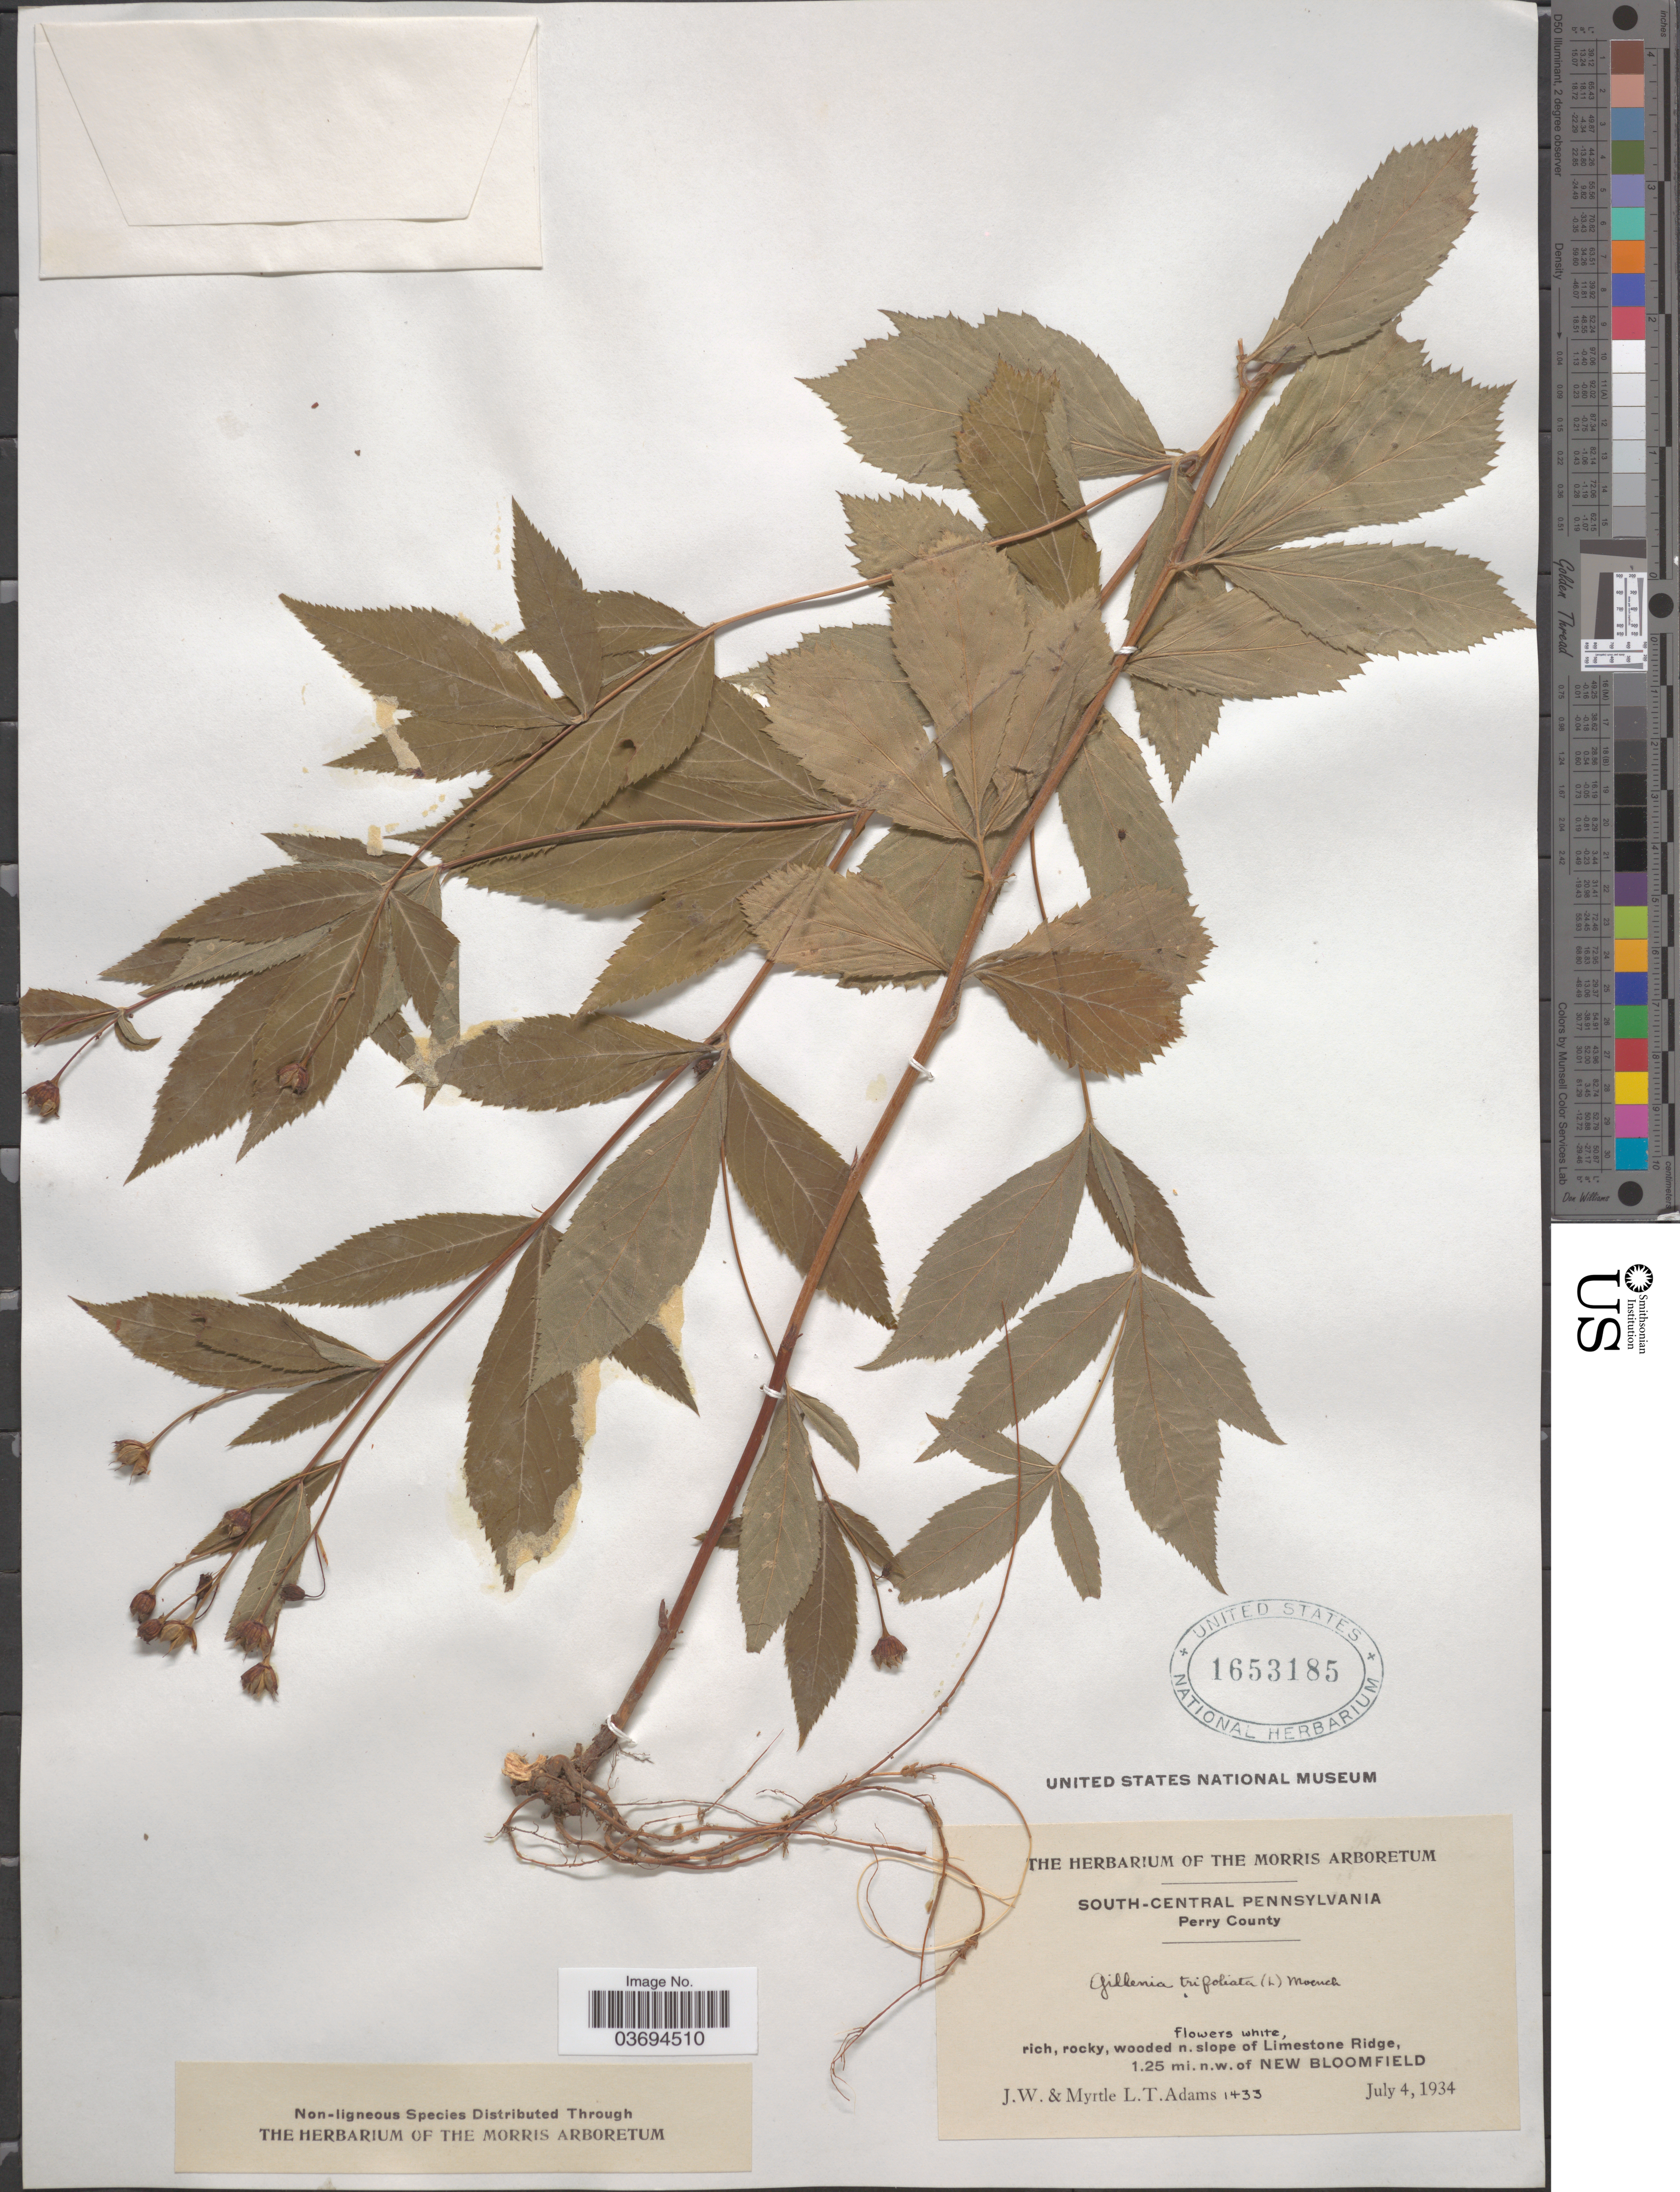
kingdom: Plantae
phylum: Tracheophyta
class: Magnoliopsida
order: Rosales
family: Rosaceae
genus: Gillenia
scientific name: Gillenia trifoliata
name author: (L.) Moench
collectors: J. Adams & M. Adams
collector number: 1433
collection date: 1934-07-04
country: United States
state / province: Pennsylvania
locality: South-Central Pennsylvania. Perry County. Rich, rocky, wooded n. slope of Limestone Ridge, 1.25 mi. n.w. of New Bloomfield.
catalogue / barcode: US 1653185